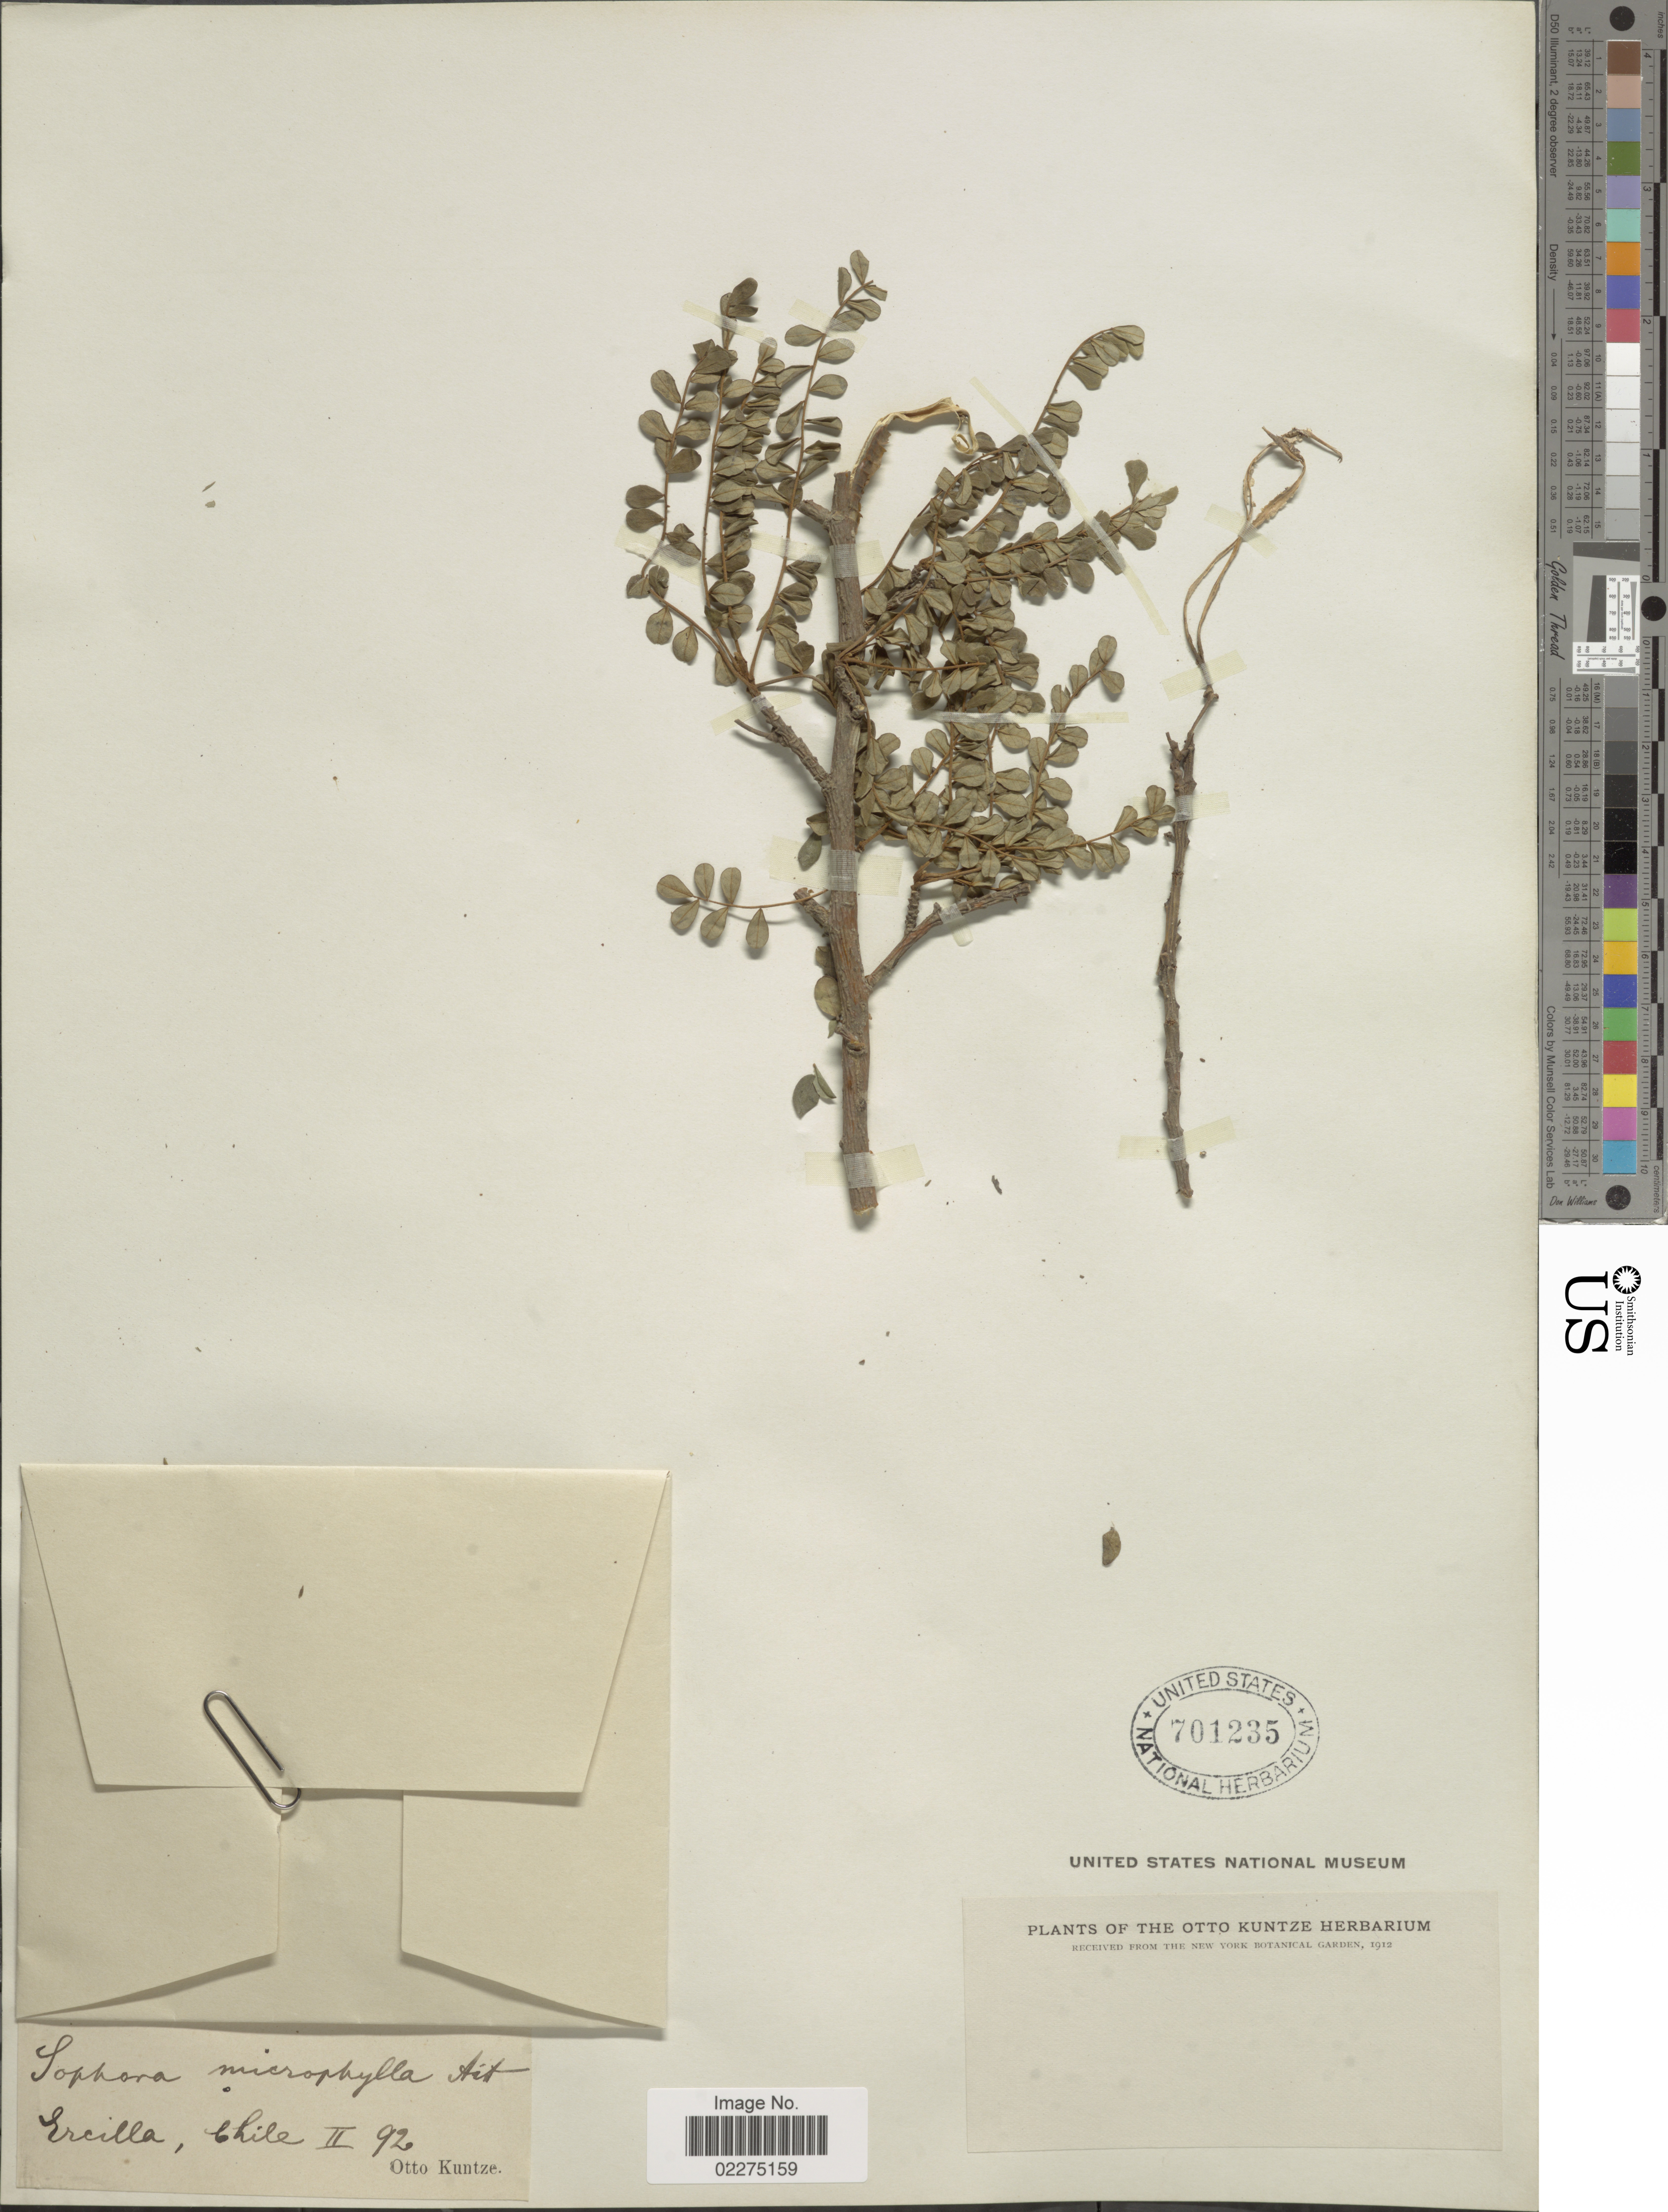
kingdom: Plantae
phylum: Tracheophyta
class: Magnoliopsida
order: Fabales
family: Fabaceae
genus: Sophora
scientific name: Sophora microphylla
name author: Aiton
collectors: C.E.O. Kuntze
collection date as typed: Transcribed d/m/y: /2/92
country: Chile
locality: Ercilla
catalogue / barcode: US 701235